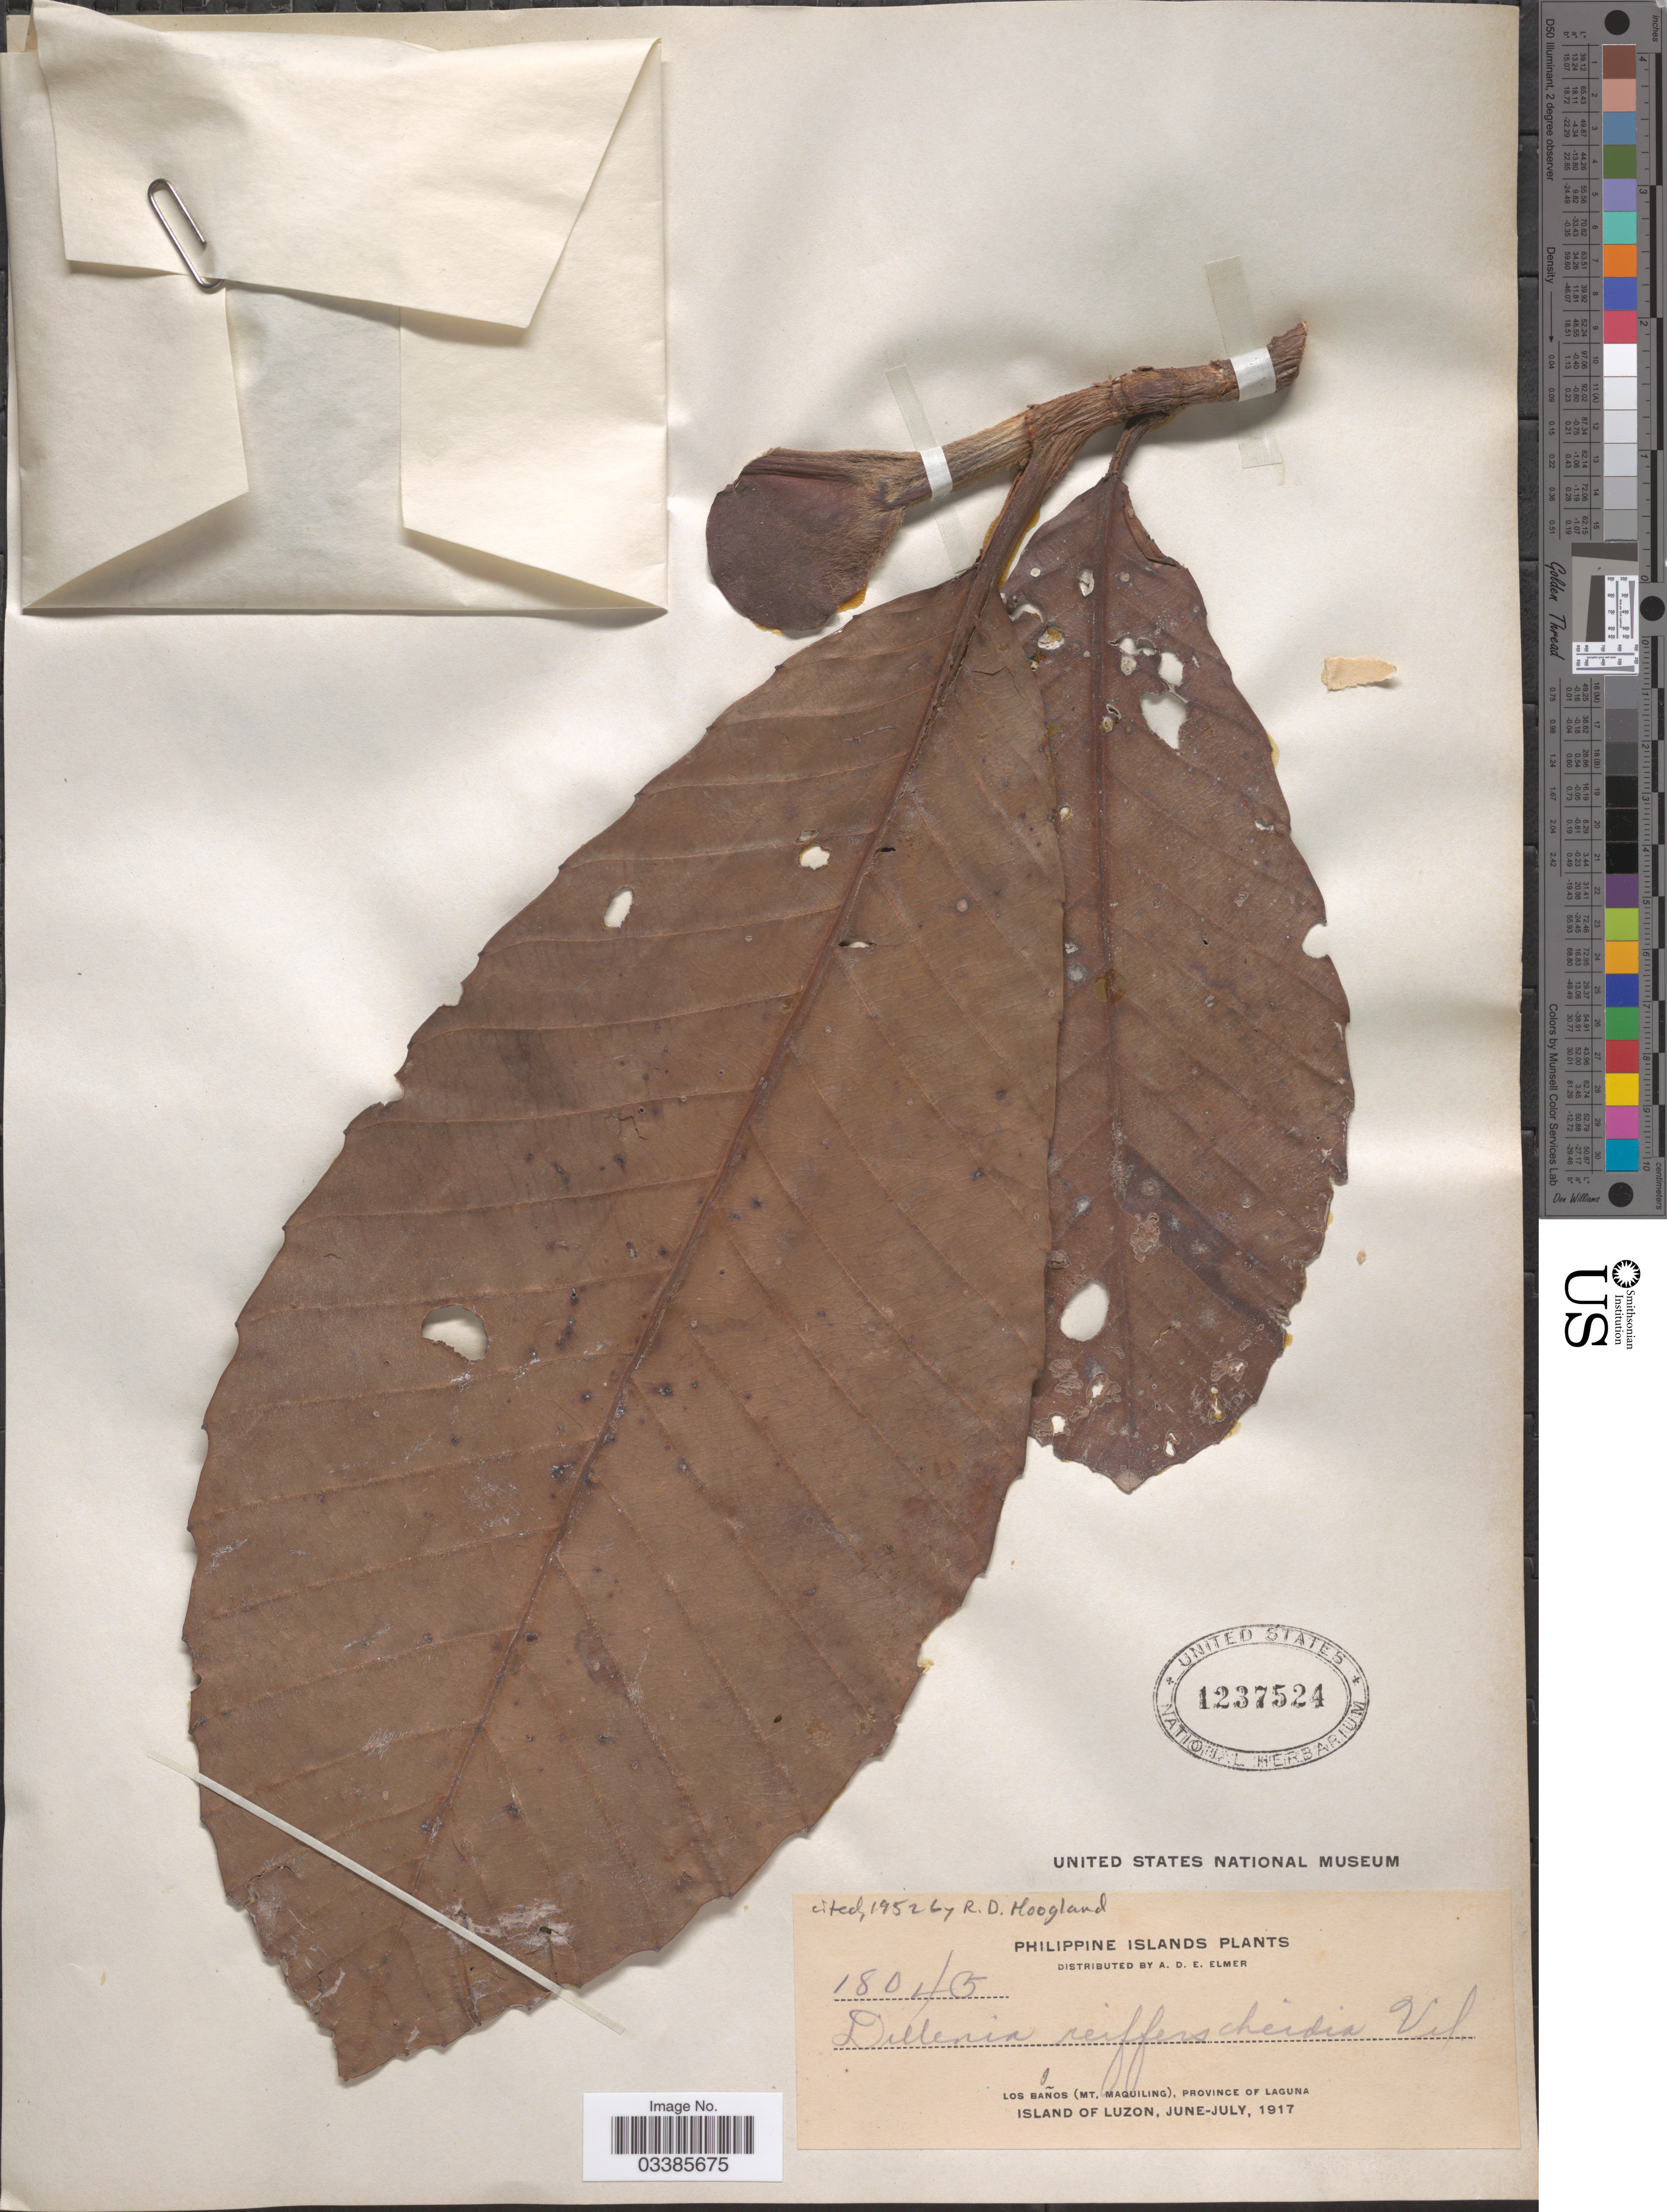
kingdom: Plantae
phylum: Tracheophyta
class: Magnoliopsida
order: Dilleniales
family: Dilleniaceae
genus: Dillenia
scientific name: Dillenia reifferscheidia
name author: Fern.-Vill.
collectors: A. D. E. Elmer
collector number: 18045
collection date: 1917-06/1917-07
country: Philippines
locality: Los Baños (Mt. Maquiling), Province of Laguna. Island of Luzon.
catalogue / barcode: US 1237524